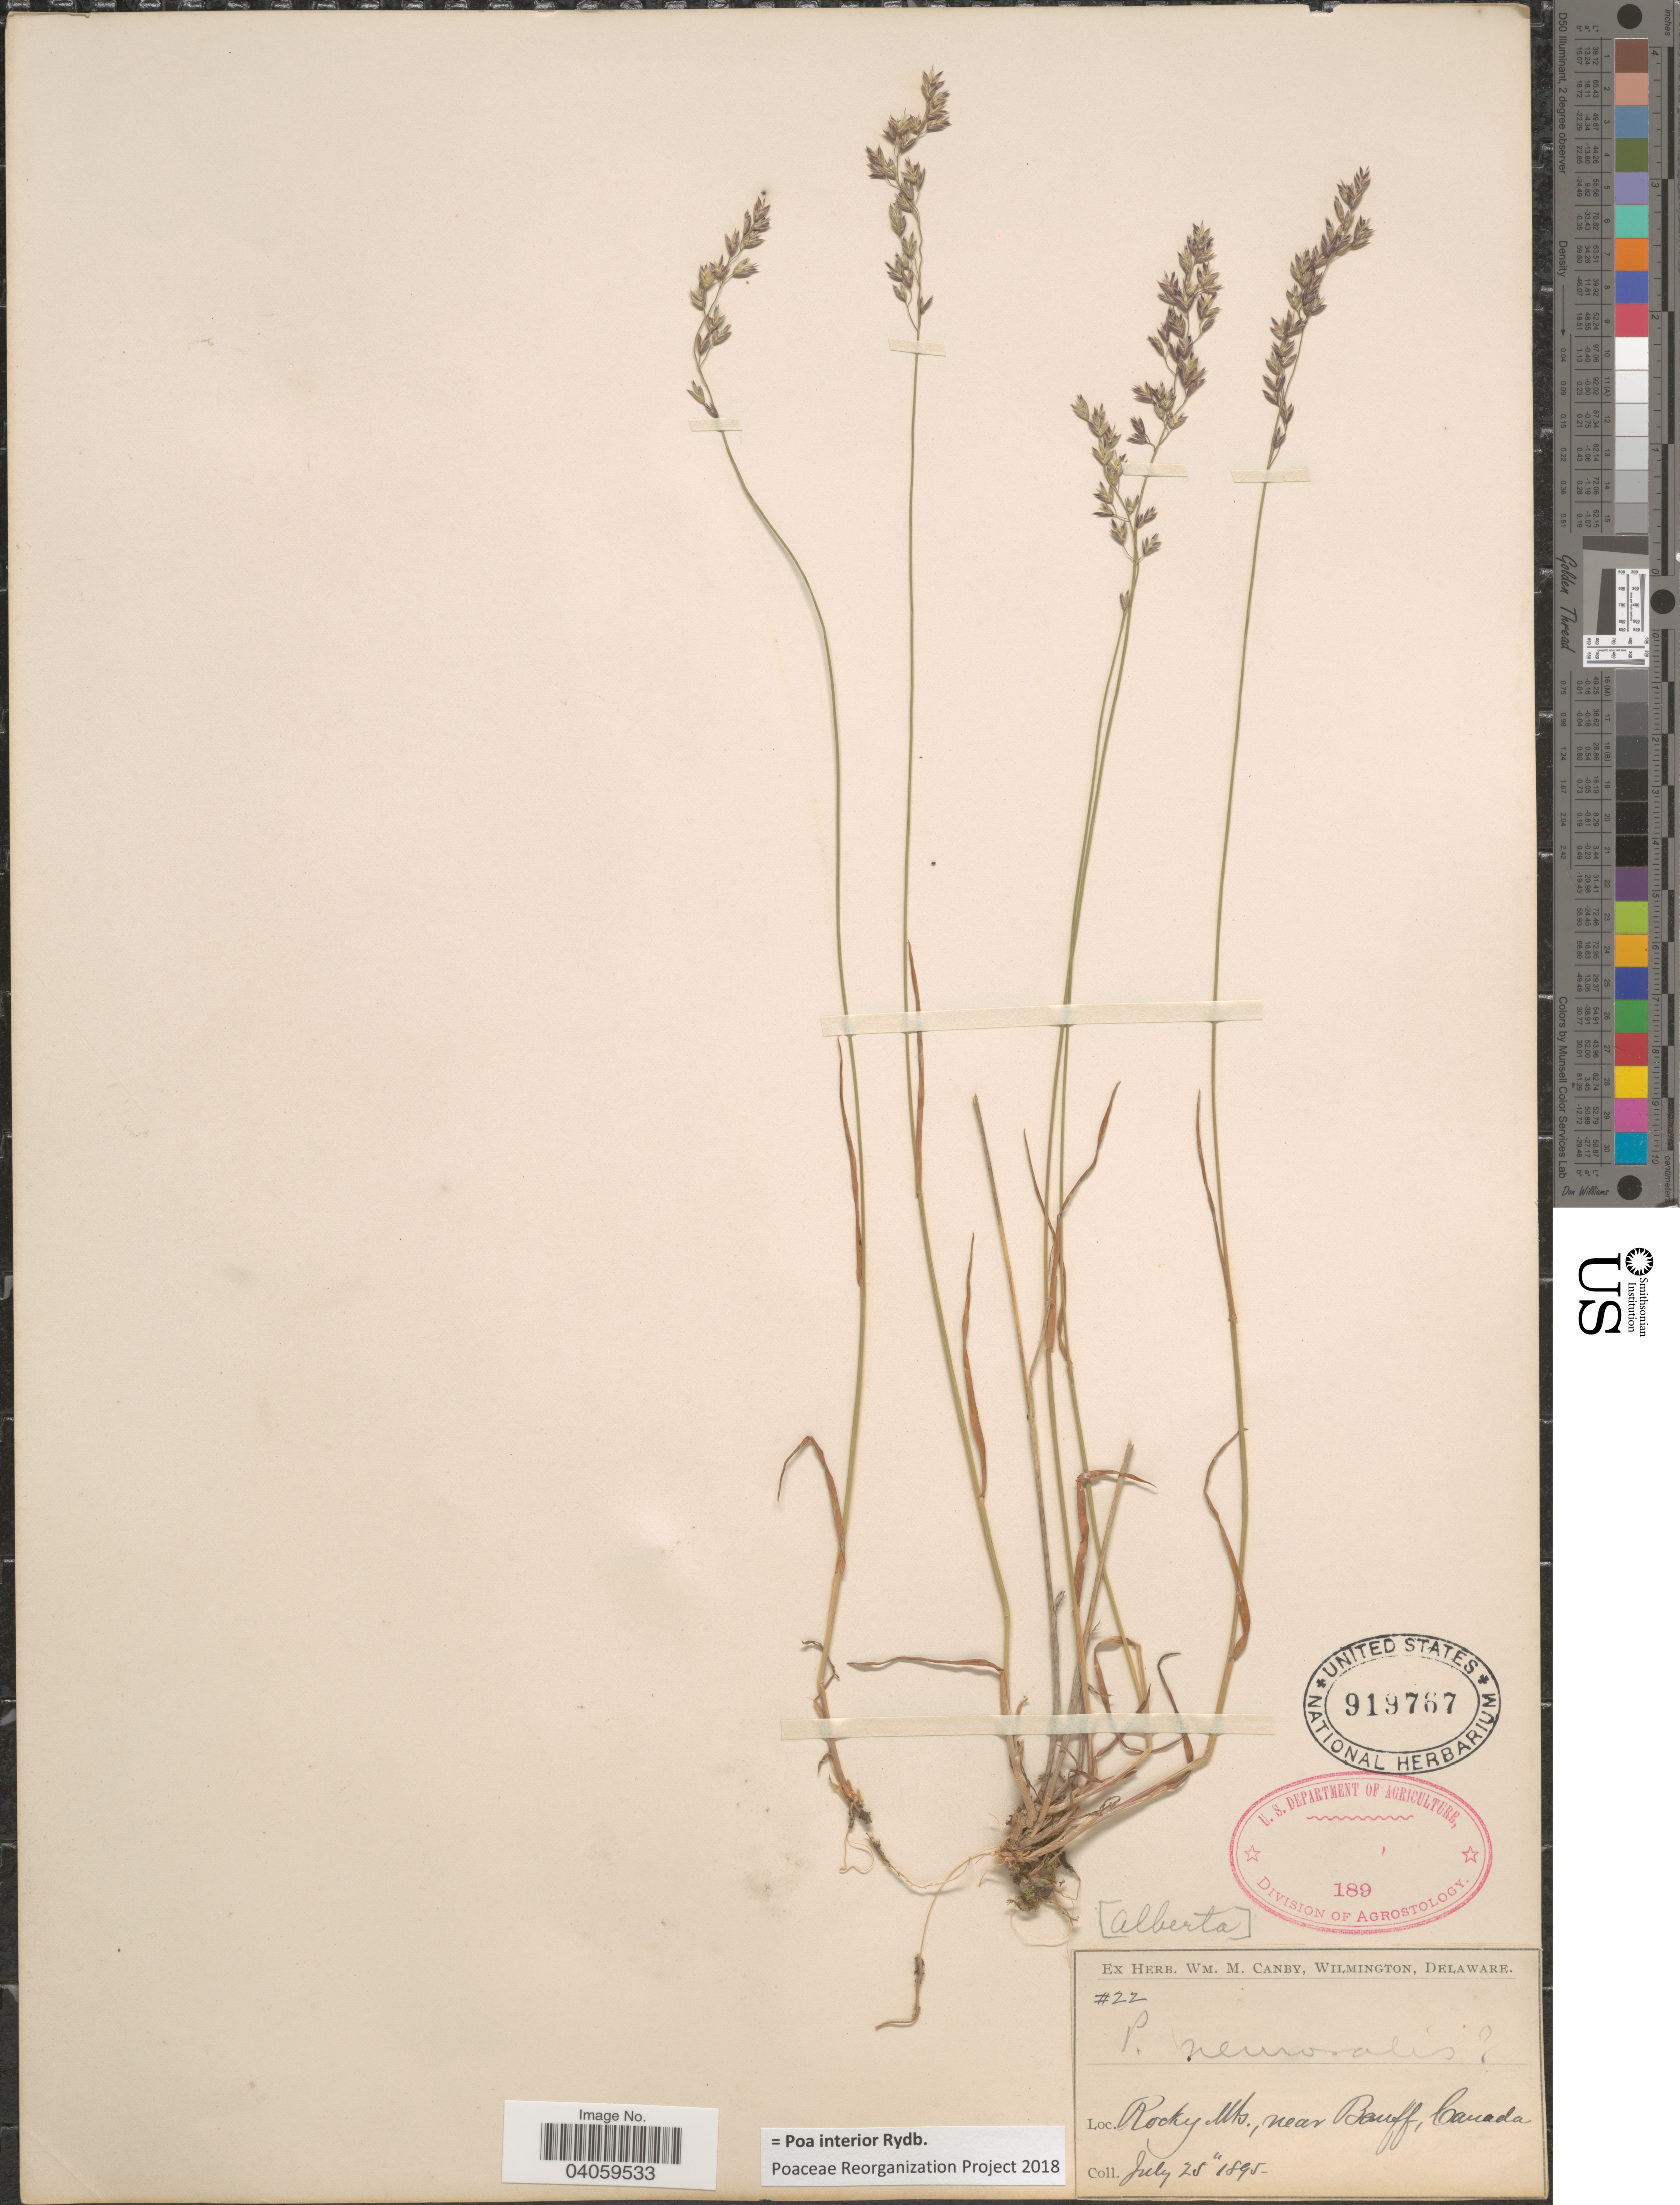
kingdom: Plantae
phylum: Tracheophyta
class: Liliopsida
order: Poales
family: Poaceae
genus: Poa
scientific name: Poa interior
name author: Rydb.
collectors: ex herb. W.M. Canby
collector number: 22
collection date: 1895-07-25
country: Canada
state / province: Alberta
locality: Rocky Mts., near Banff.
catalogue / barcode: US 919767